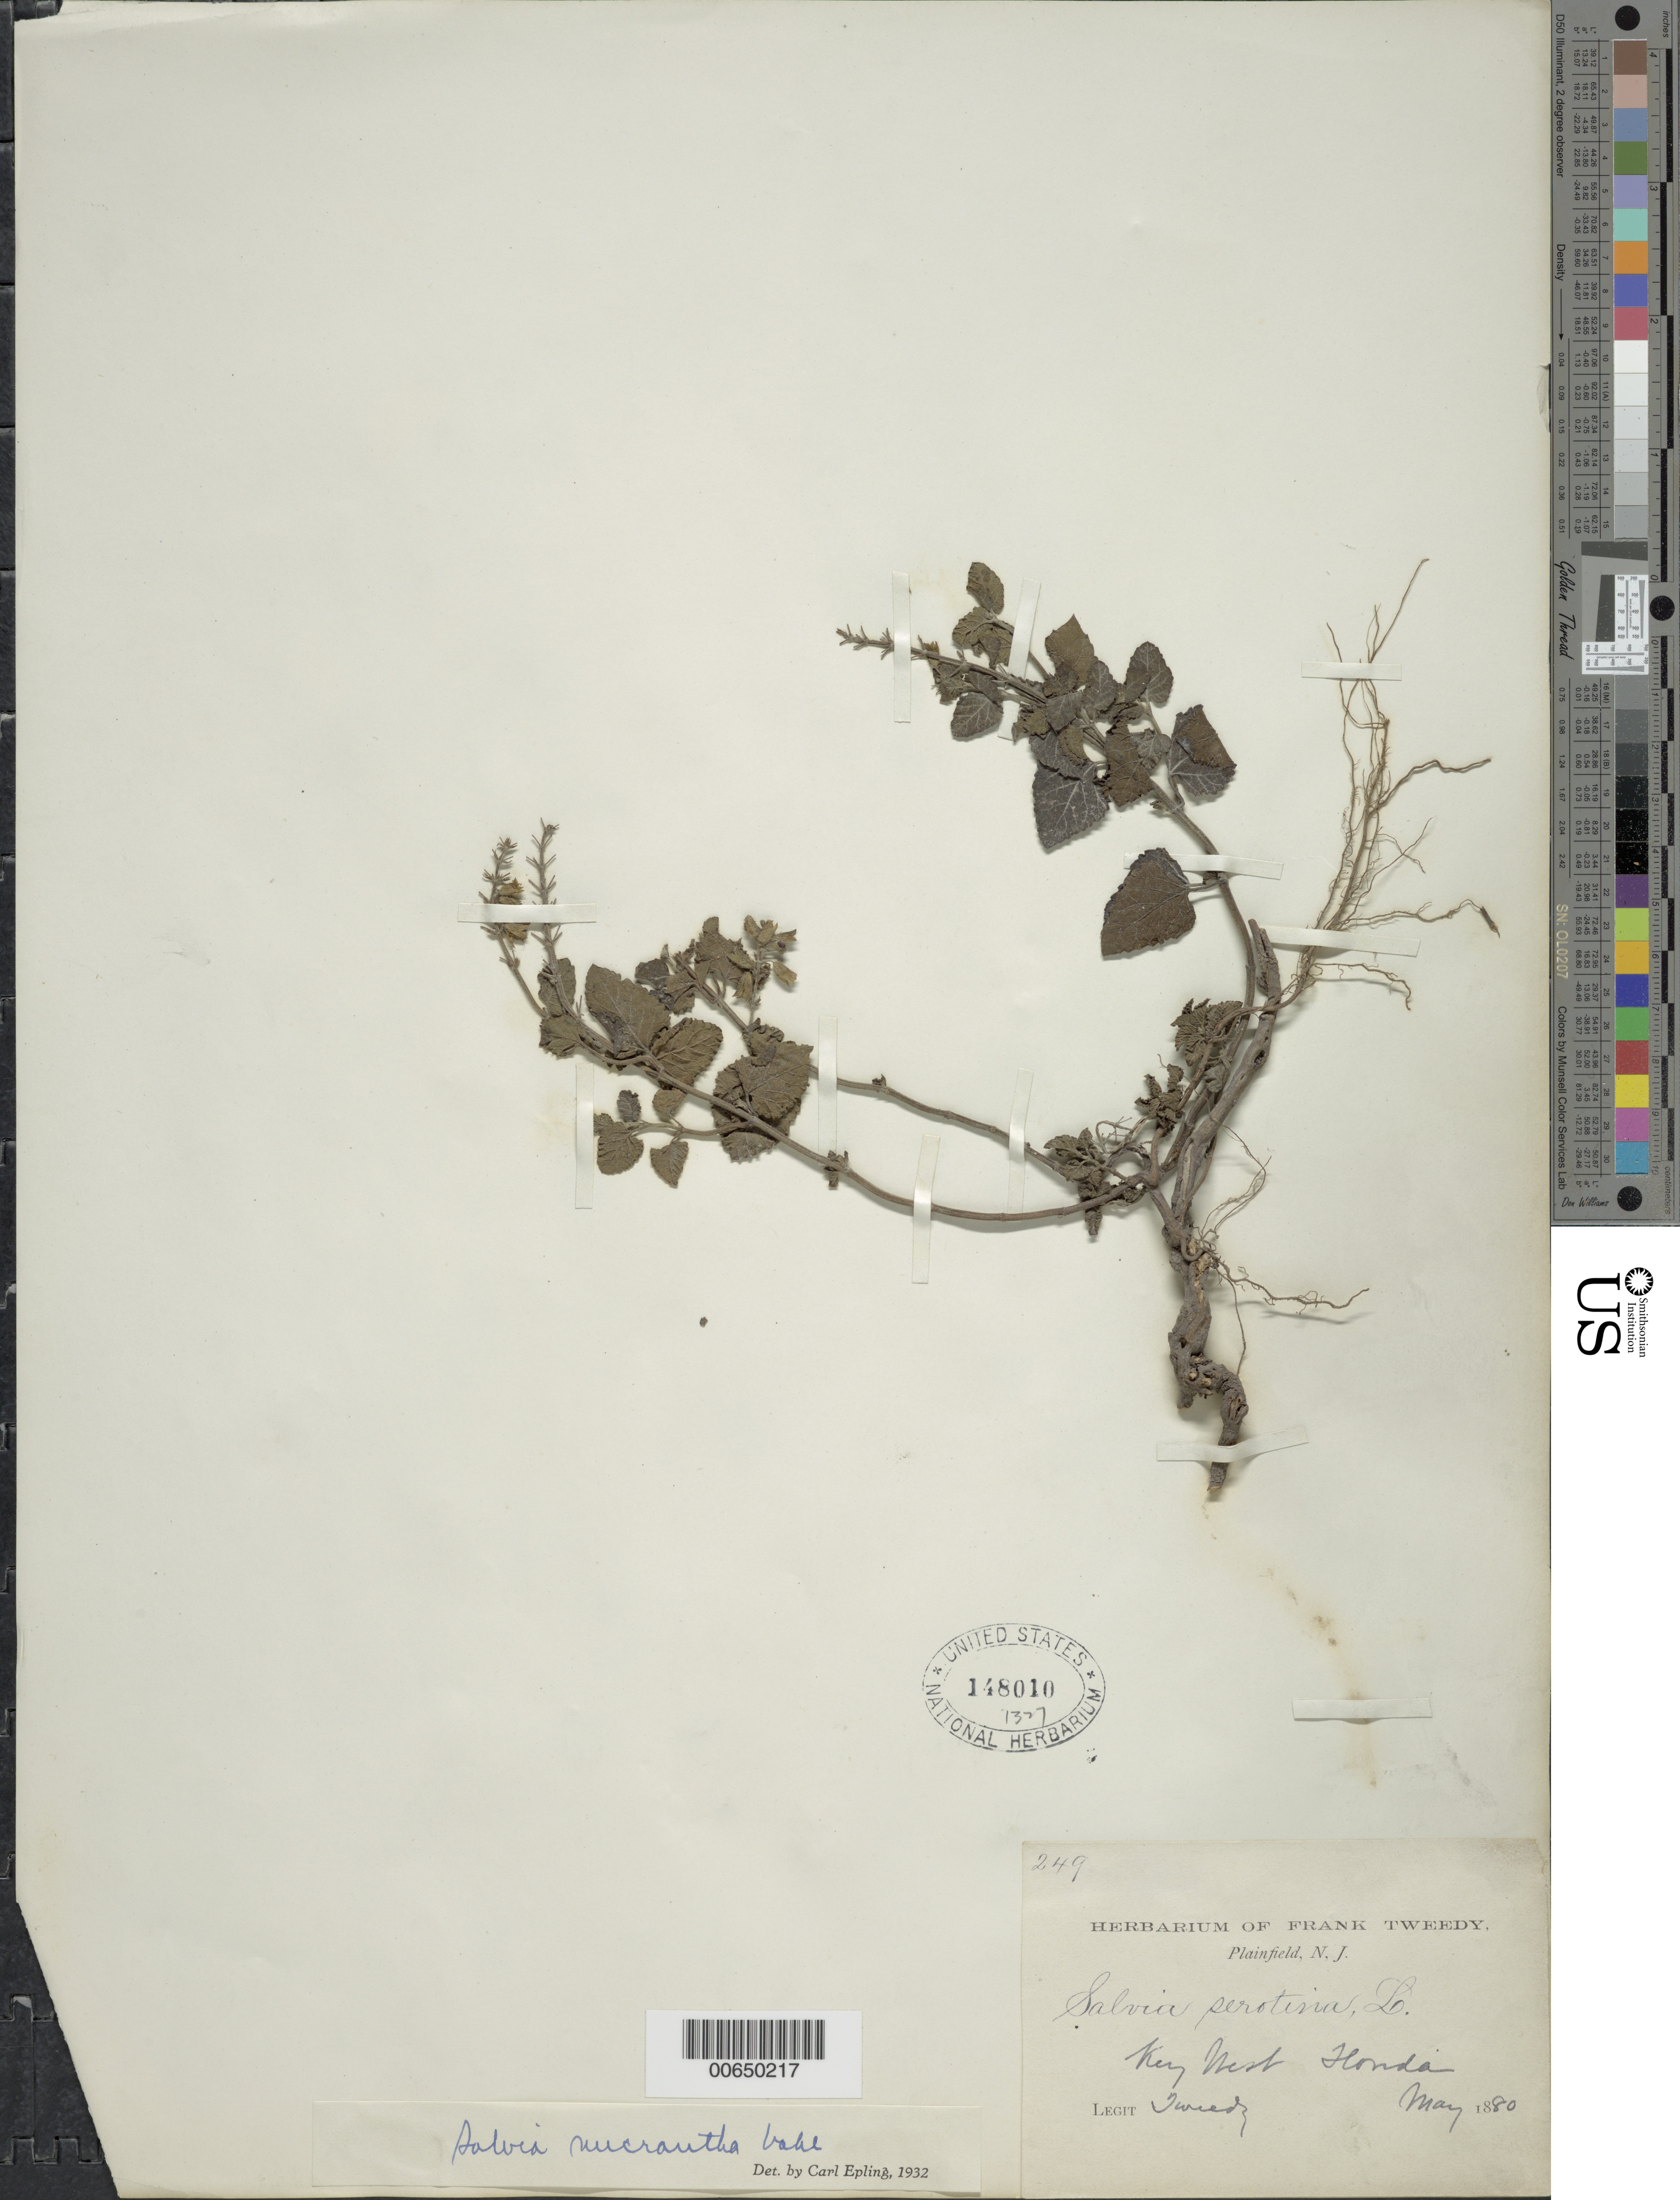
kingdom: Plantae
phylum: Tracheophyta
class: Magnoliopsida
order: Lamiales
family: Lamiaceae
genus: Salvia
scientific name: Salvia micrantha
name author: Vahl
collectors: F. Tweedy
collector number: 249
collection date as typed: May 1880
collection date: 1880-05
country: United States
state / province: Florida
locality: Key West.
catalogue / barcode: US 148010